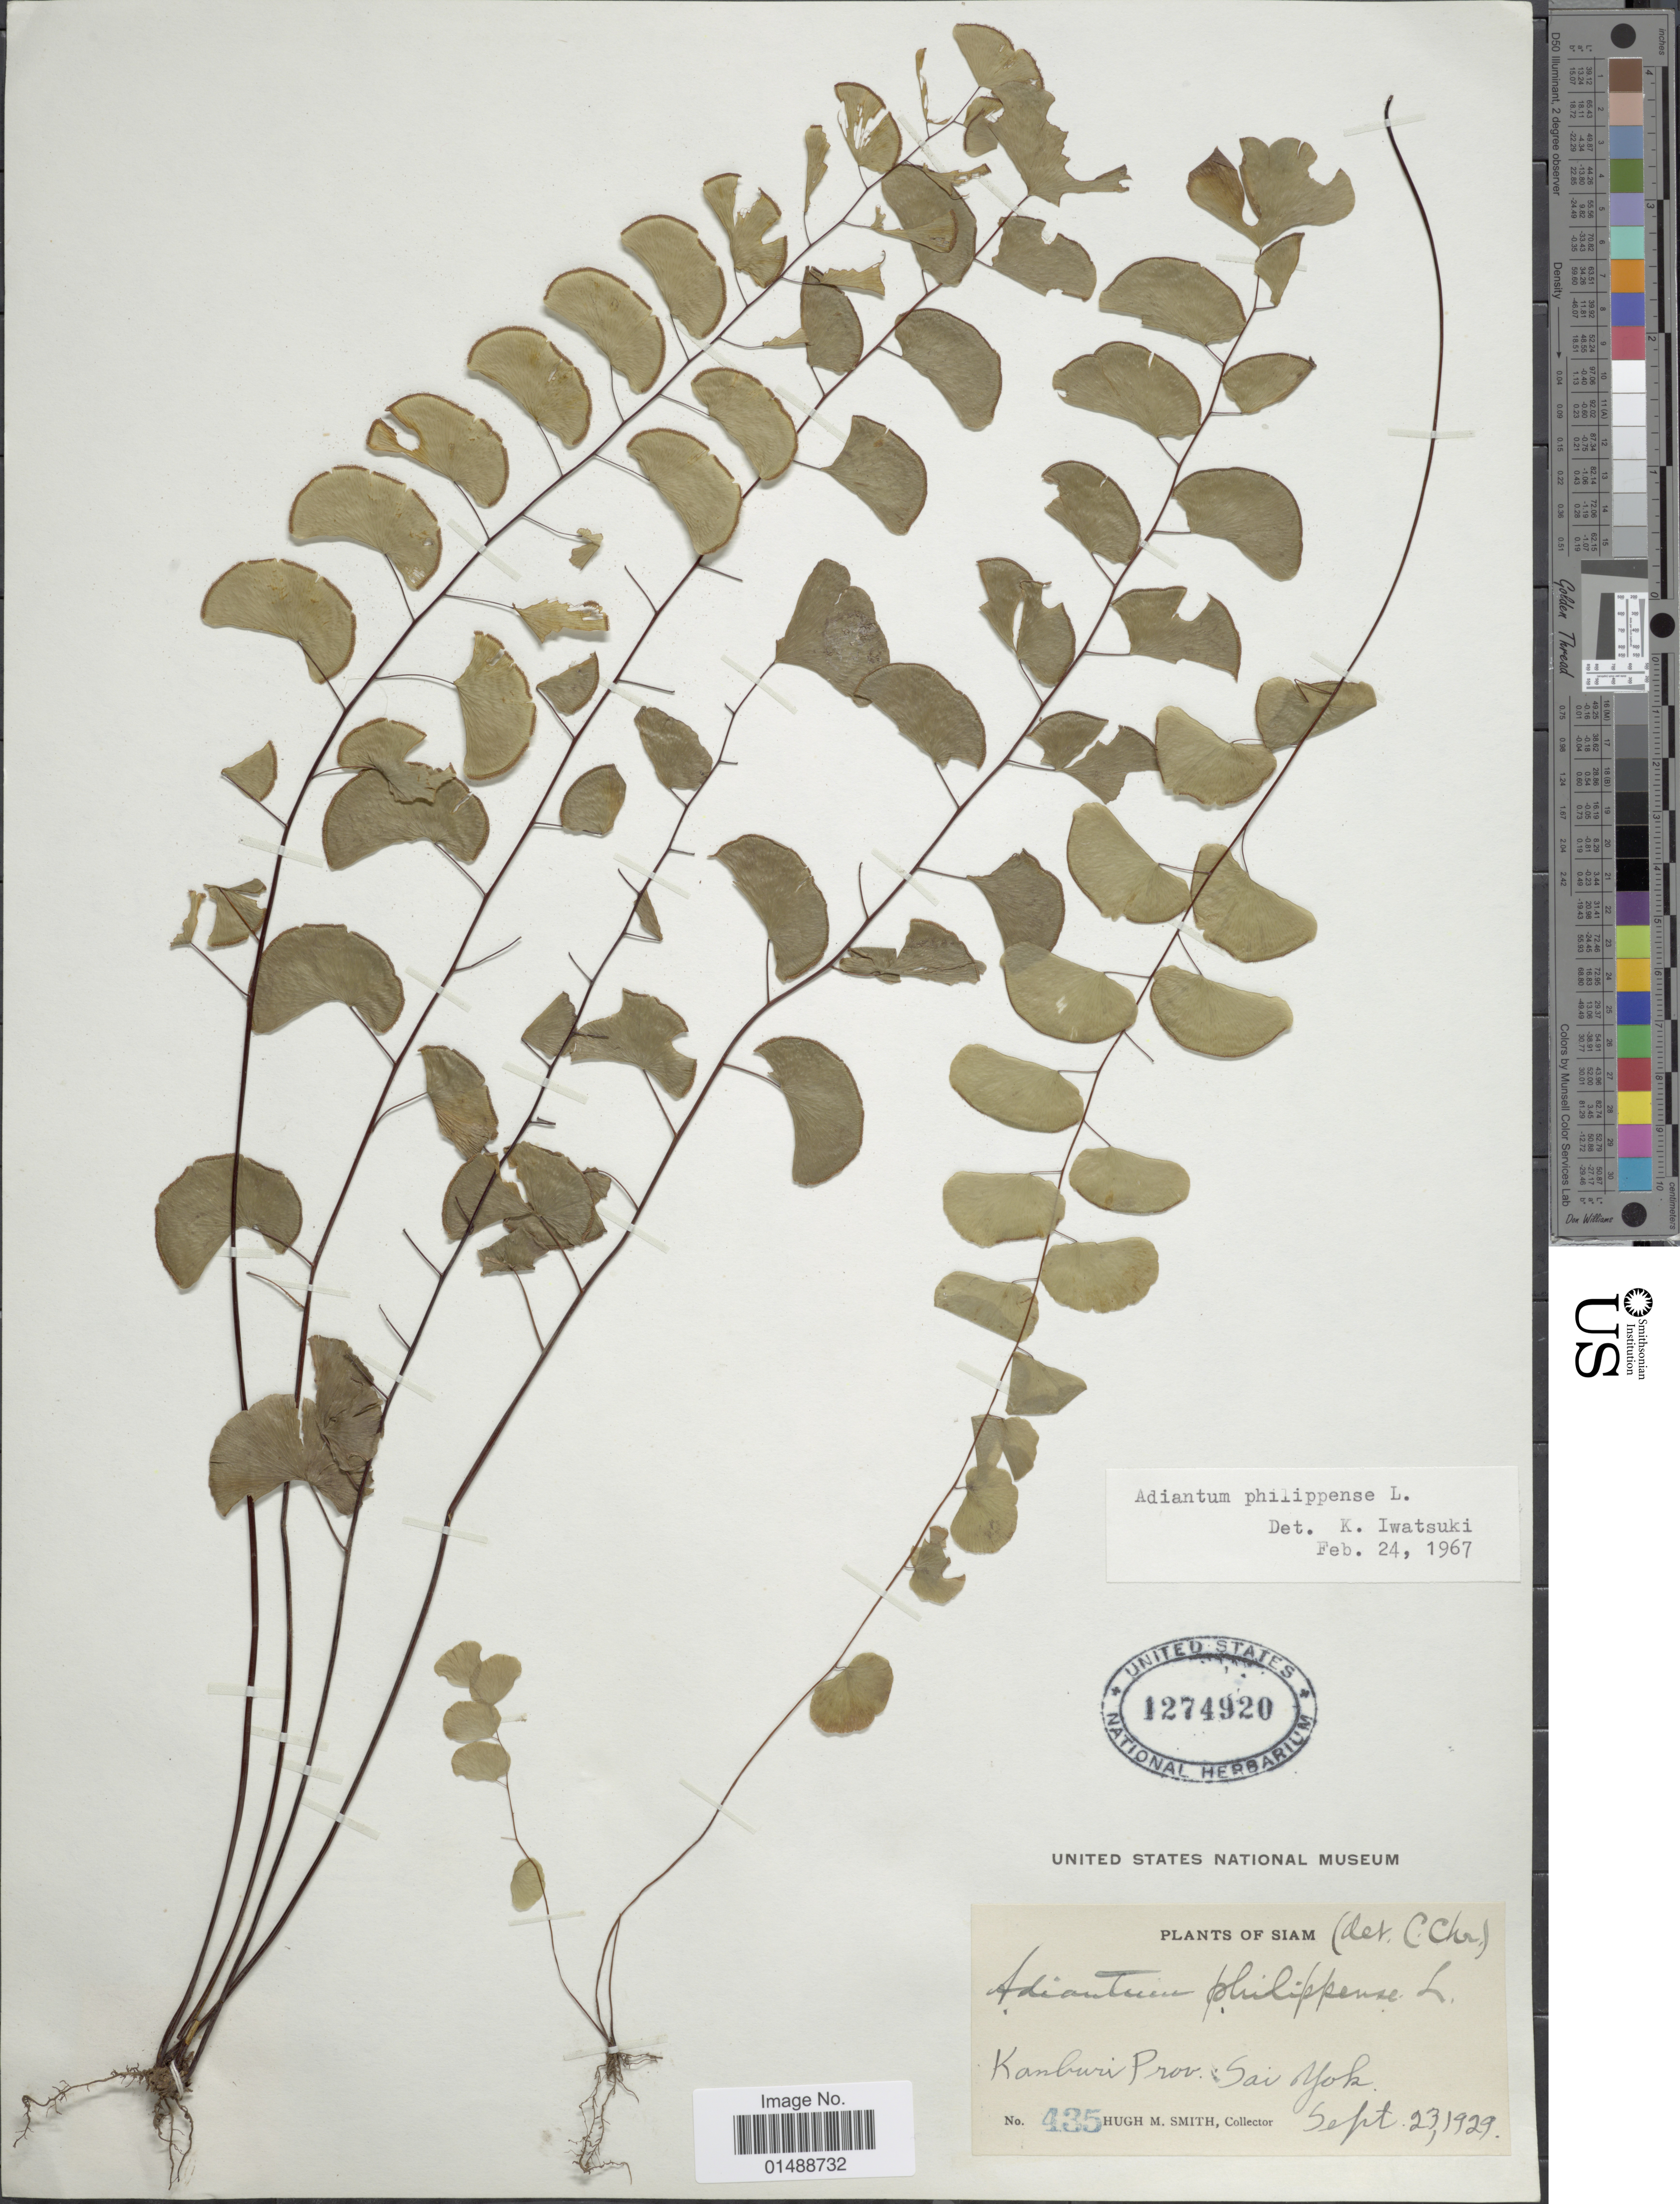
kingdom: Plantae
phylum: Tracheophyta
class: Polypodiopsida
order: Polypodiales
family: Pteridaceae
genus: Adiantum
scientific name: Adiantum philippense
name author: L.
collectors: H. M. Smith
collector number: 435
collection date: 1929-09-23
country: Thailand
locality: Siam, Kanburi, Prov.: Sai Yok.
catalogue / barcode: US 1274920